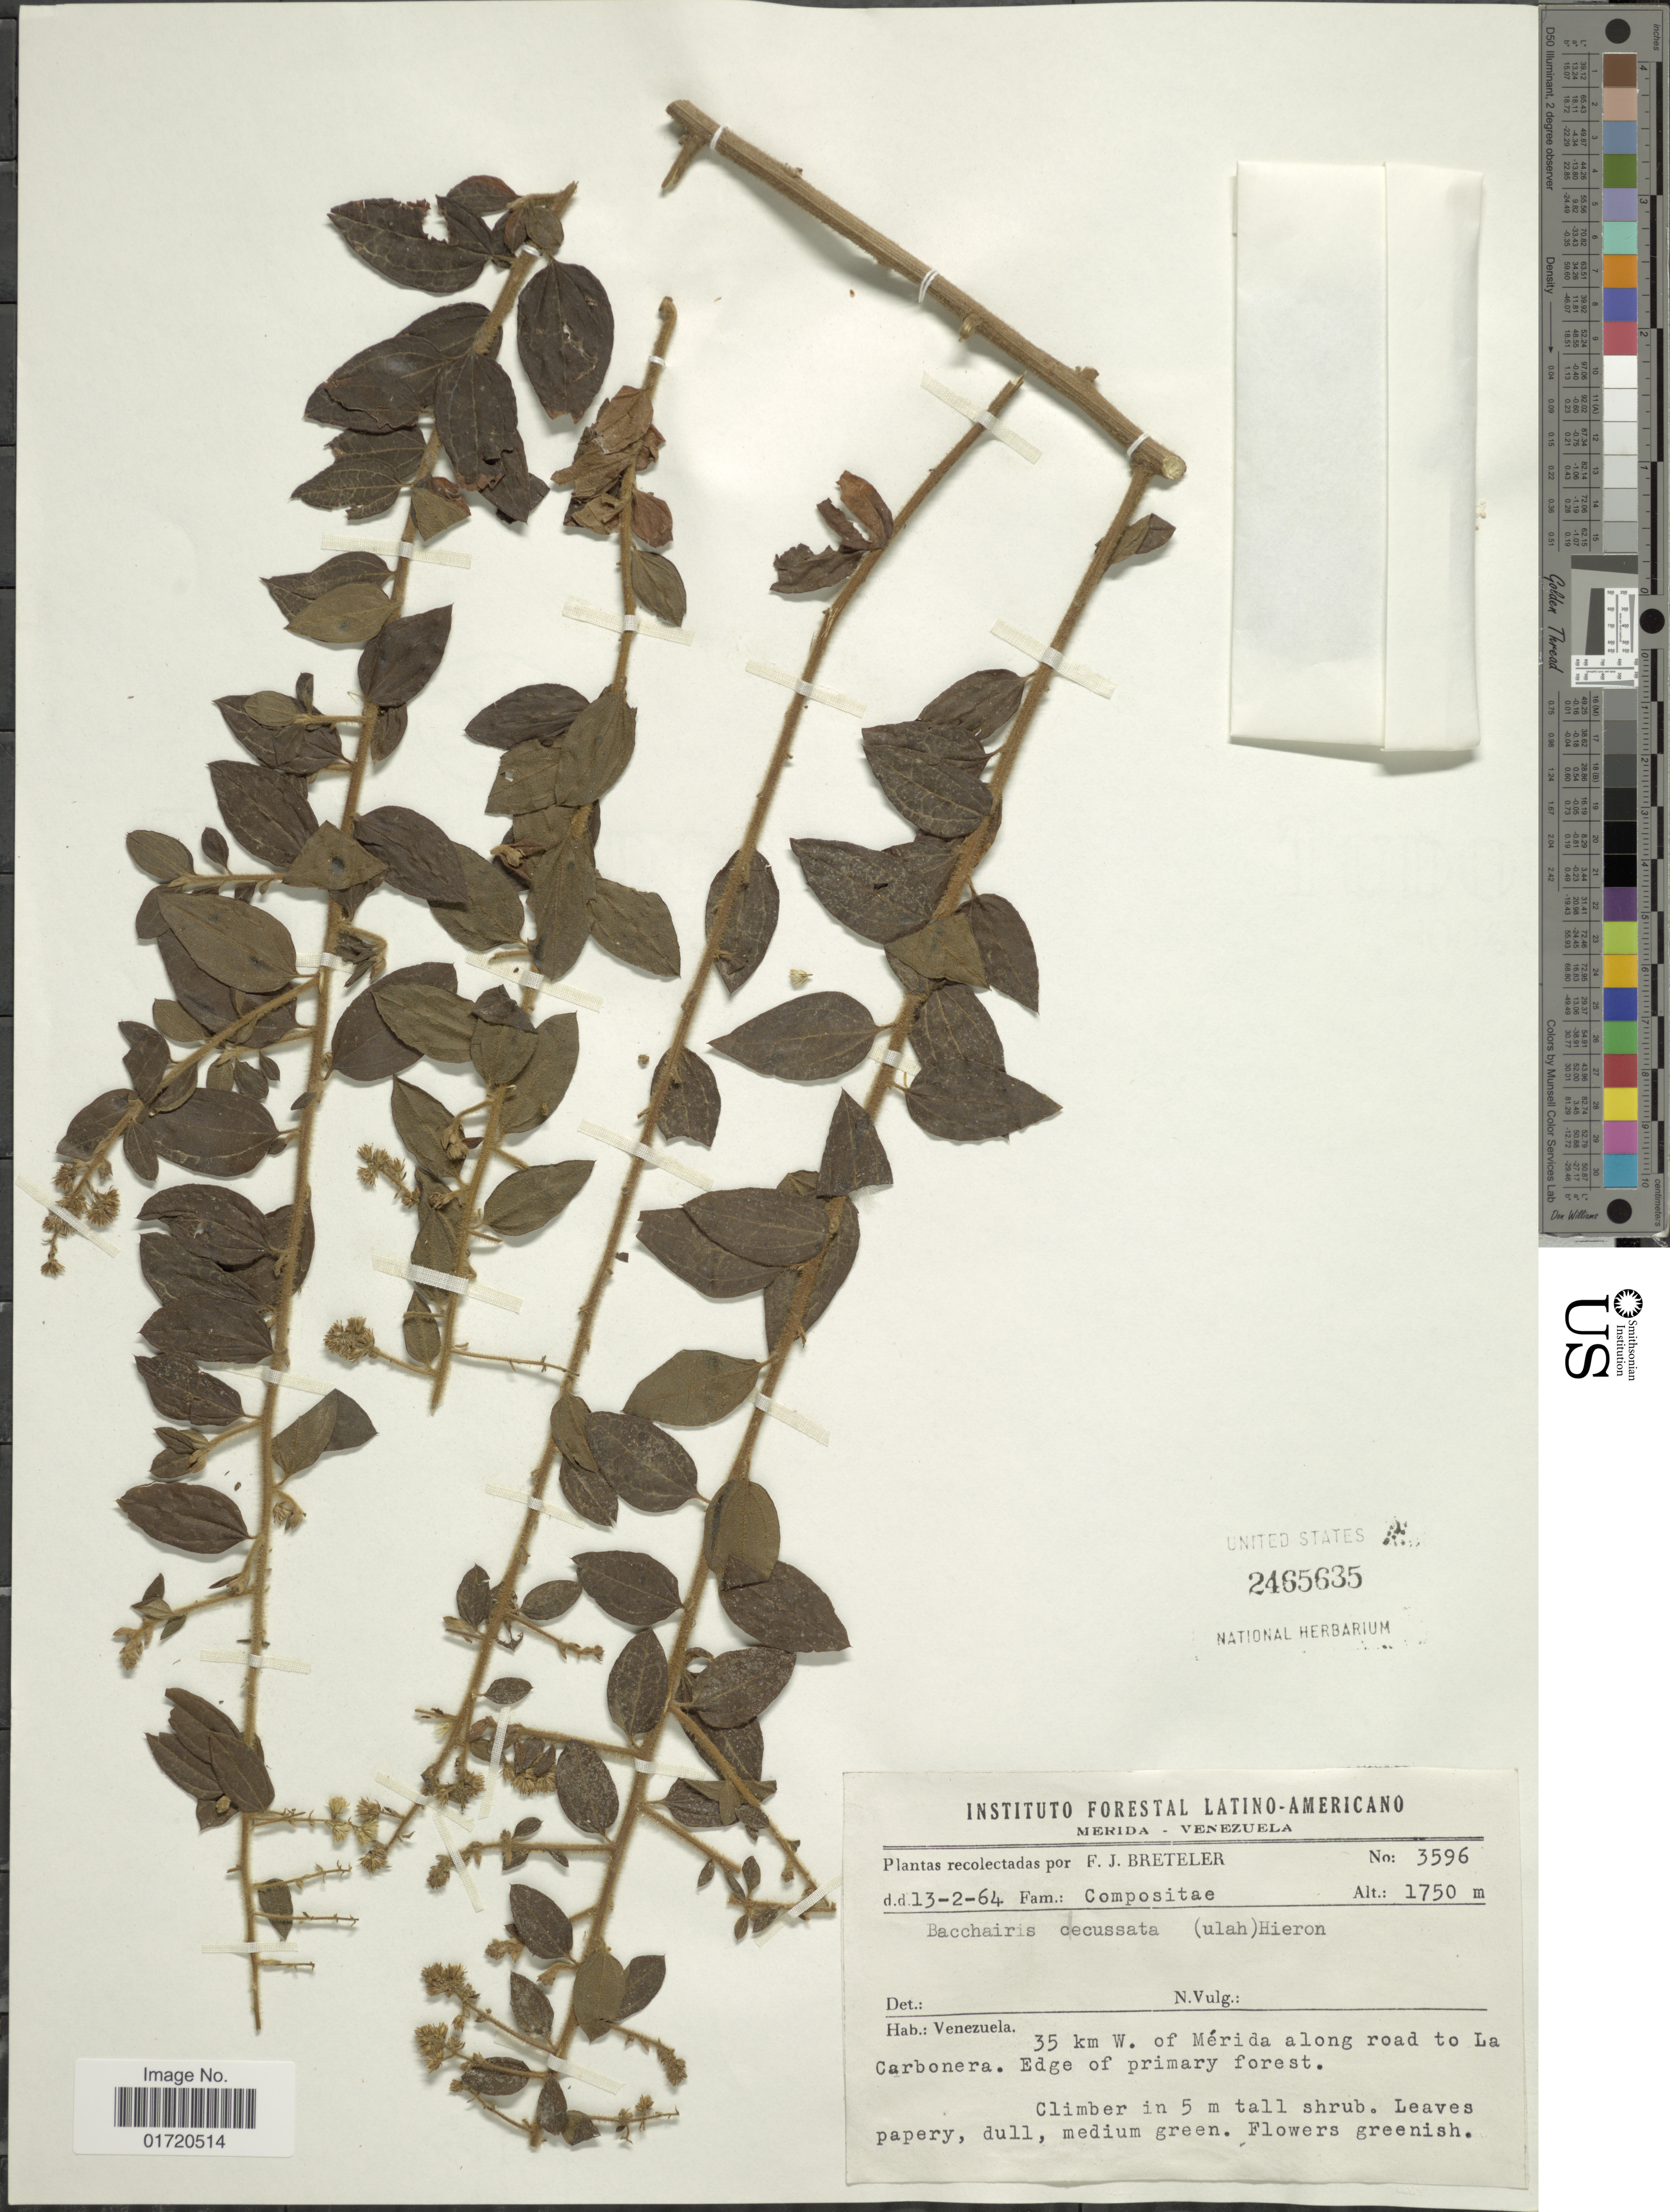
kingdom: Plantae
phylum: Tracheophyta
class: Magnoliopsida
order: Asterales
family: Asteraceae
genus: Baccharis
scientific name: Baccharis decussata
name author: (Klatt) Hieron.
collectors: F. J. Breteler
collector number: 3596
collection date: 1964-02-13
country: Venezuela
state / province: Mérida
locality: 35 km W. of Merida along road to La Carboner.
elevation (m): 1750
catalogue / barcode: US 2465635